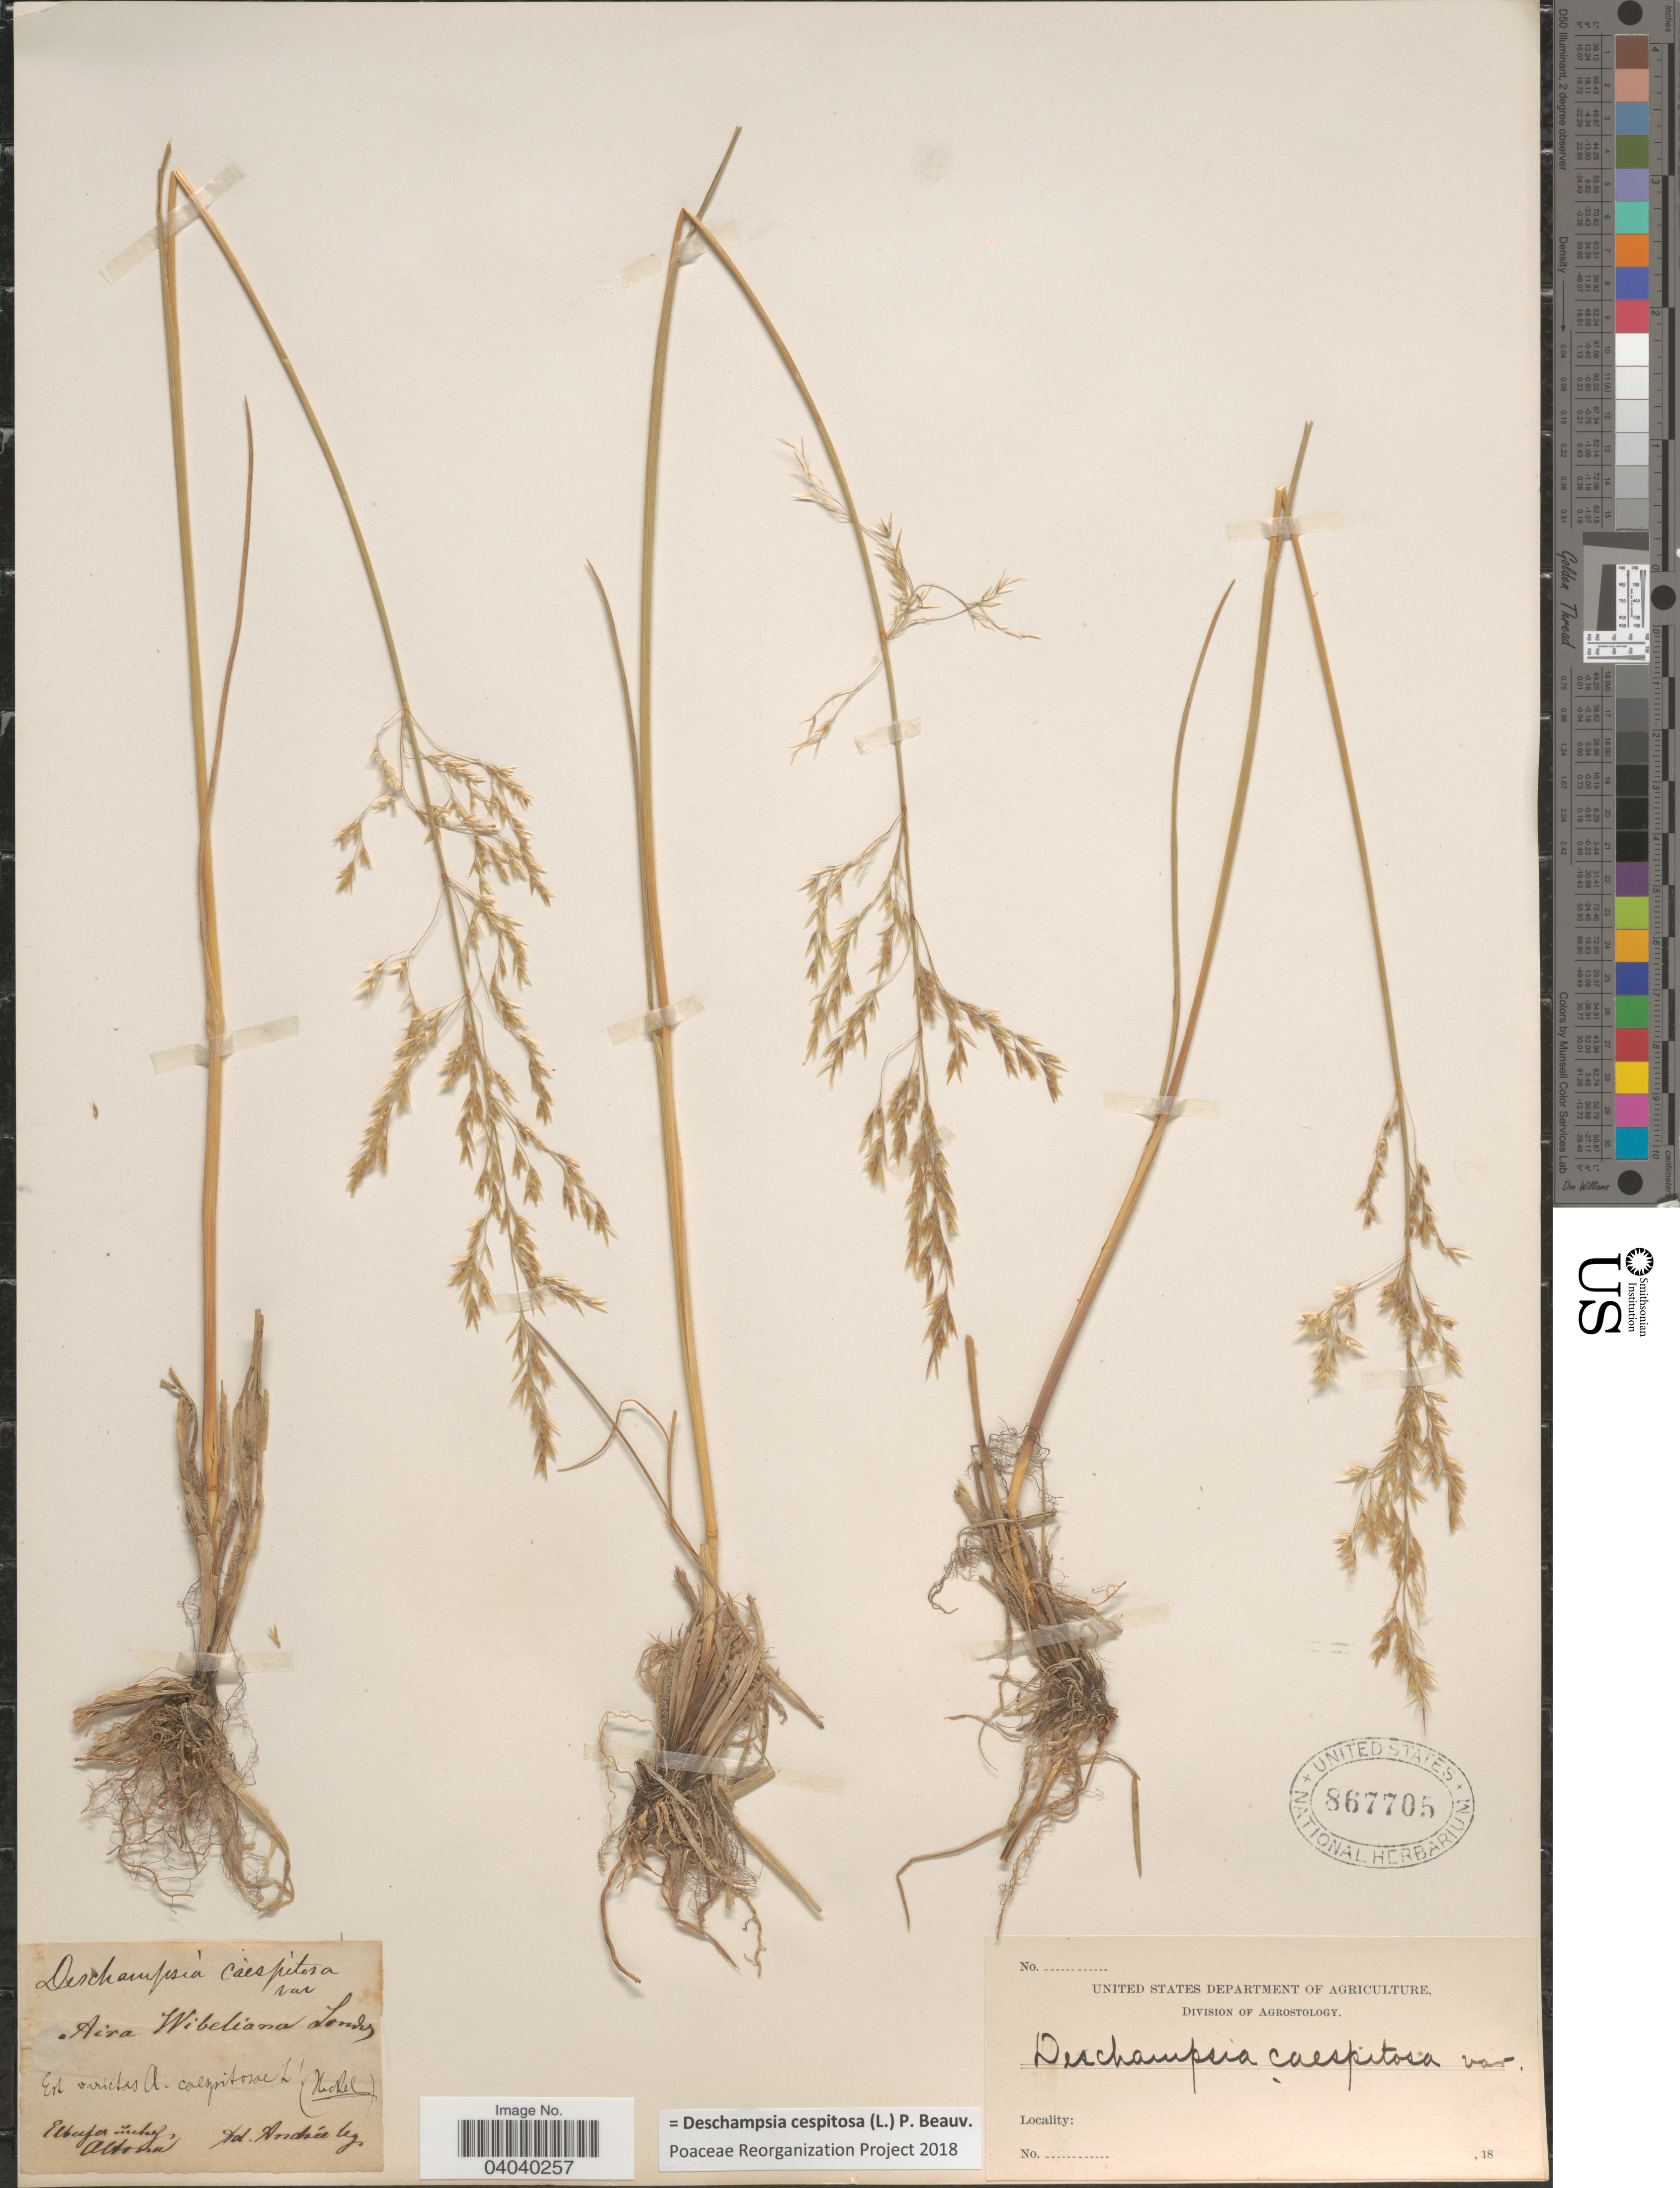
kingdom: Plantae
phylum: Tracheophyta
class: Liliopsida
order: Poales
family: Poaceae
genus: Deschampsia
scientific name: Deschampsia cespitosa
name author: (L.) P. Beauv.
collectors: H. Andrée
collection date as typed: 18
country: Albania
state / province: Elbasan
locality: Elbasa interf.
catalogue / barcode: US 867705